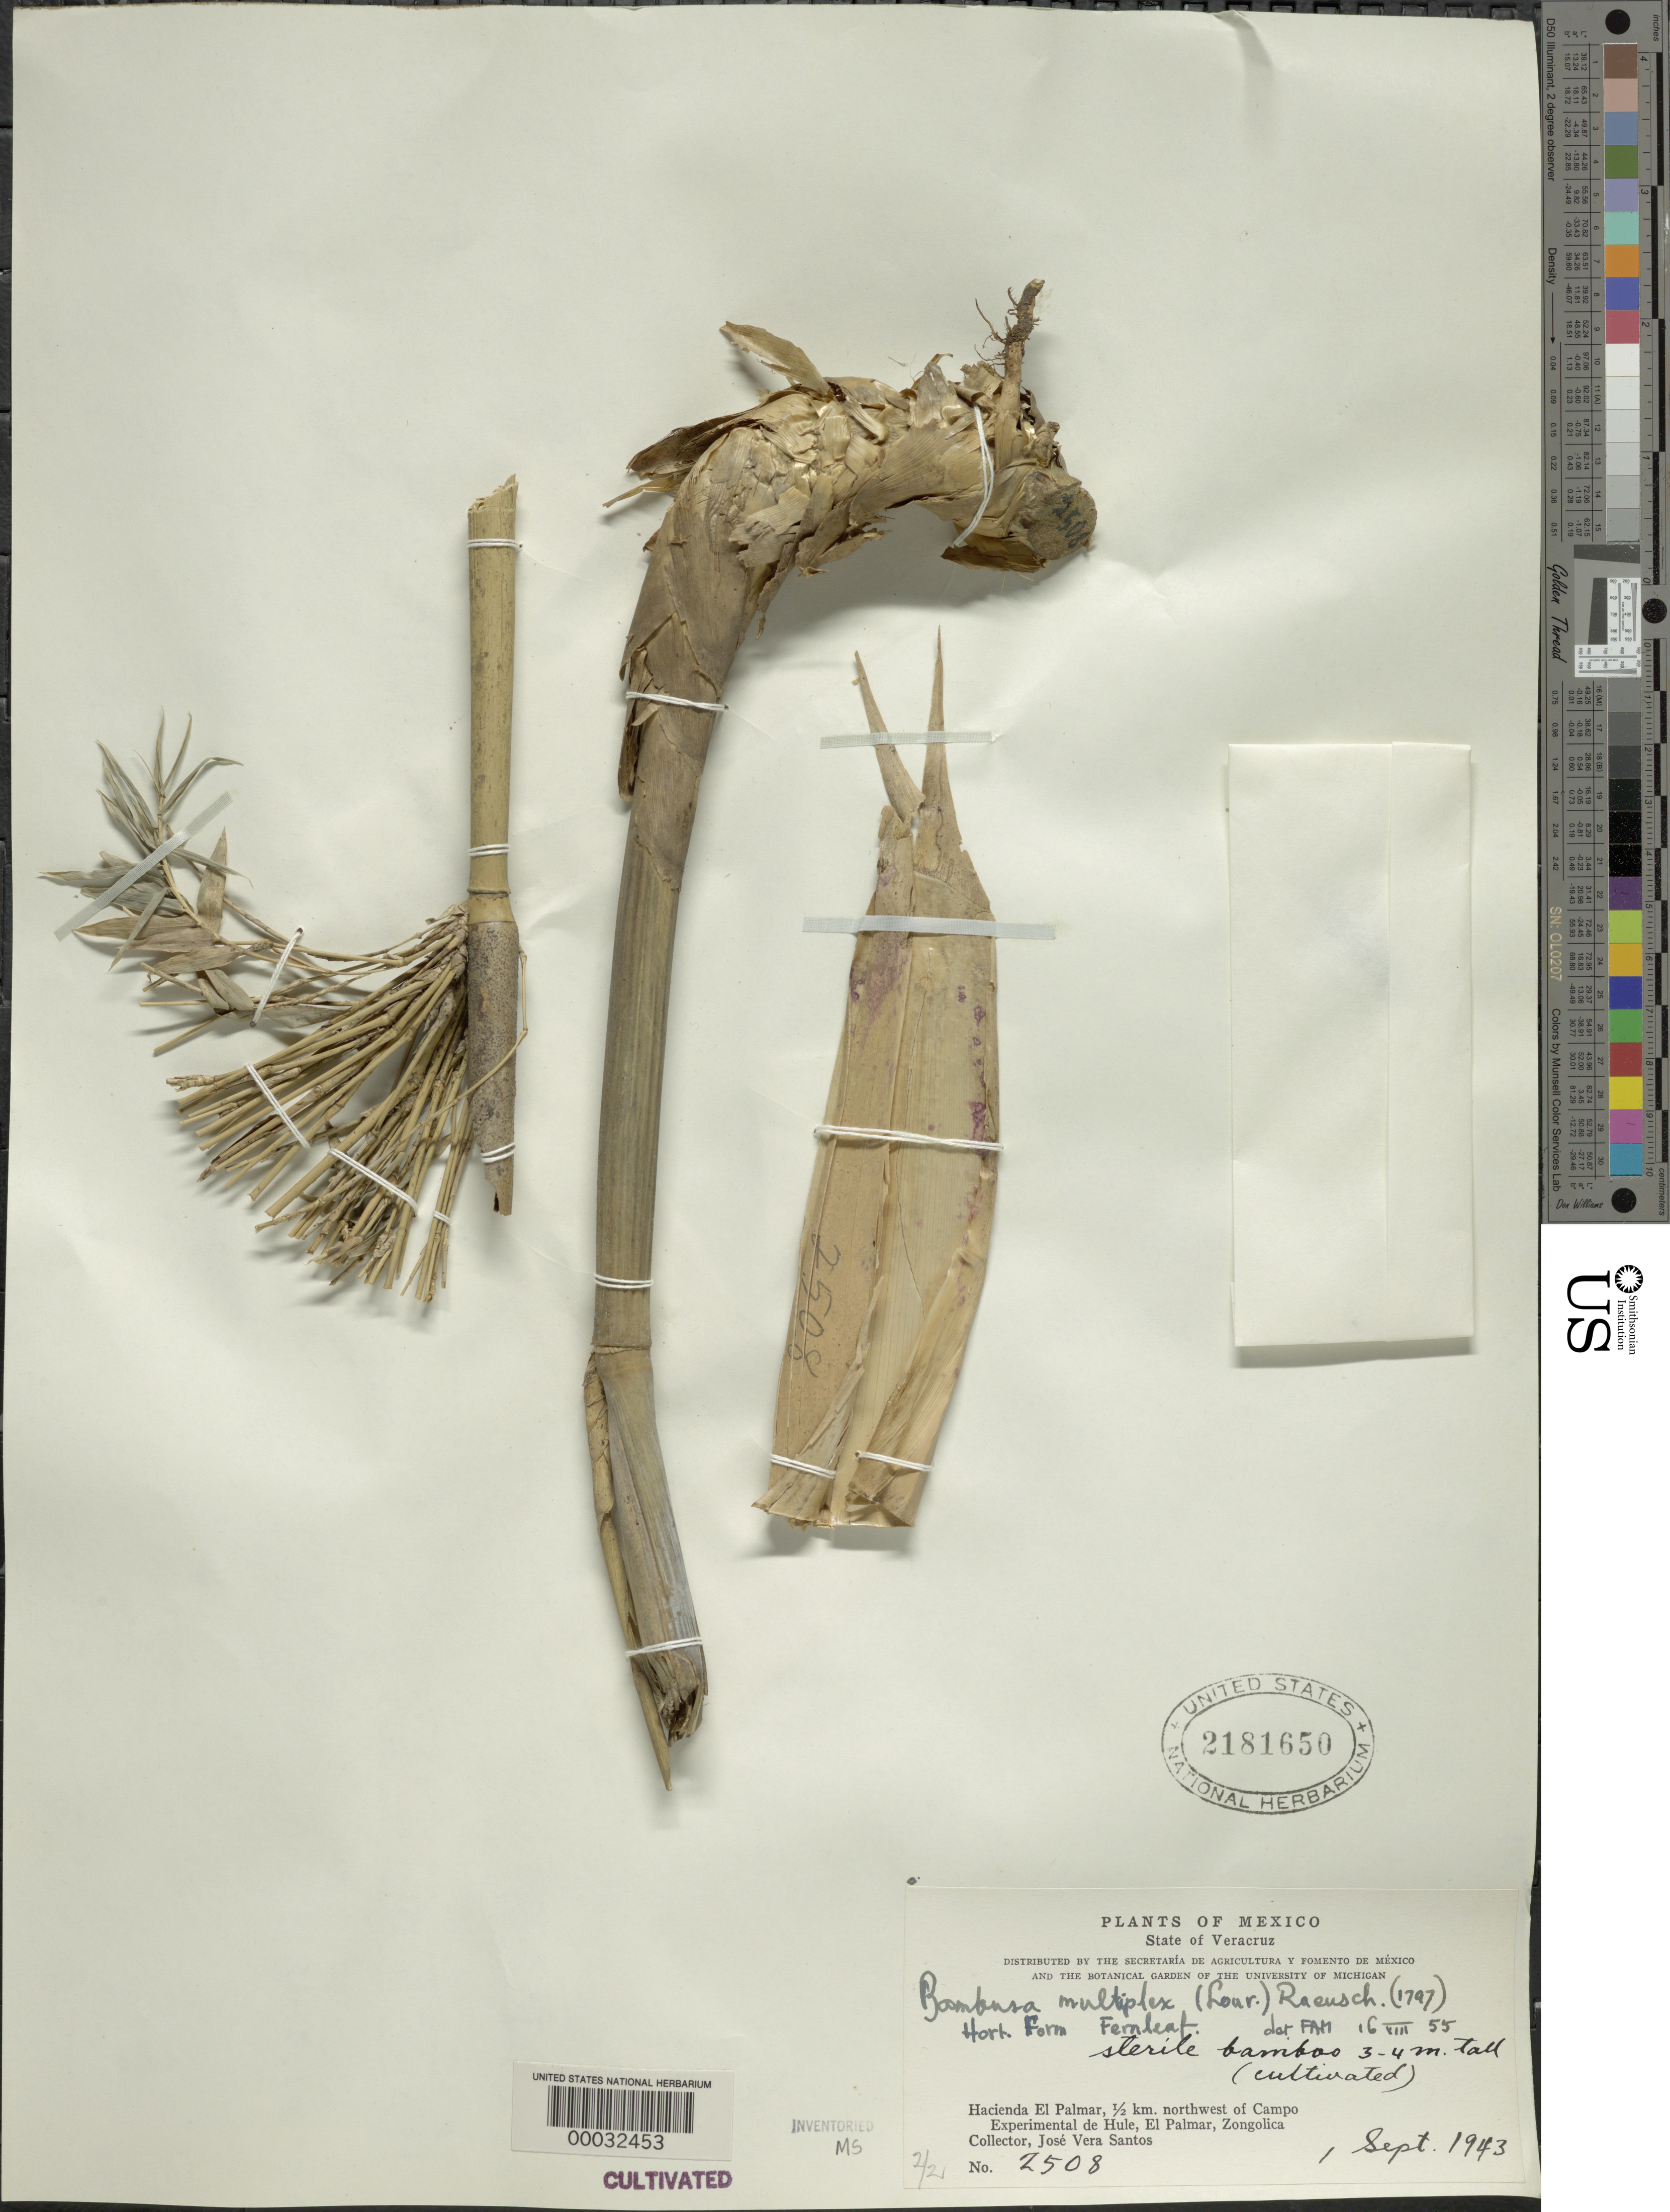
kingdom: Plantae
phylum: Tracheophyta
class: Liliopsida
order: Poales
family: Poaceae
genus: Bambusa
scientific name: Bambusa multiplex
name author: (Lour.) Raeusch. ex Schult. & Schult. f.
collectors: J. V. Santos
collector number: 2508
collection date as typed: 01 Sep 1943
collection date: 1943-09-01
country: Mexico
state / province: Veracruz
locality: Campo experimental de hule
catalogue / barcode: US 2181650